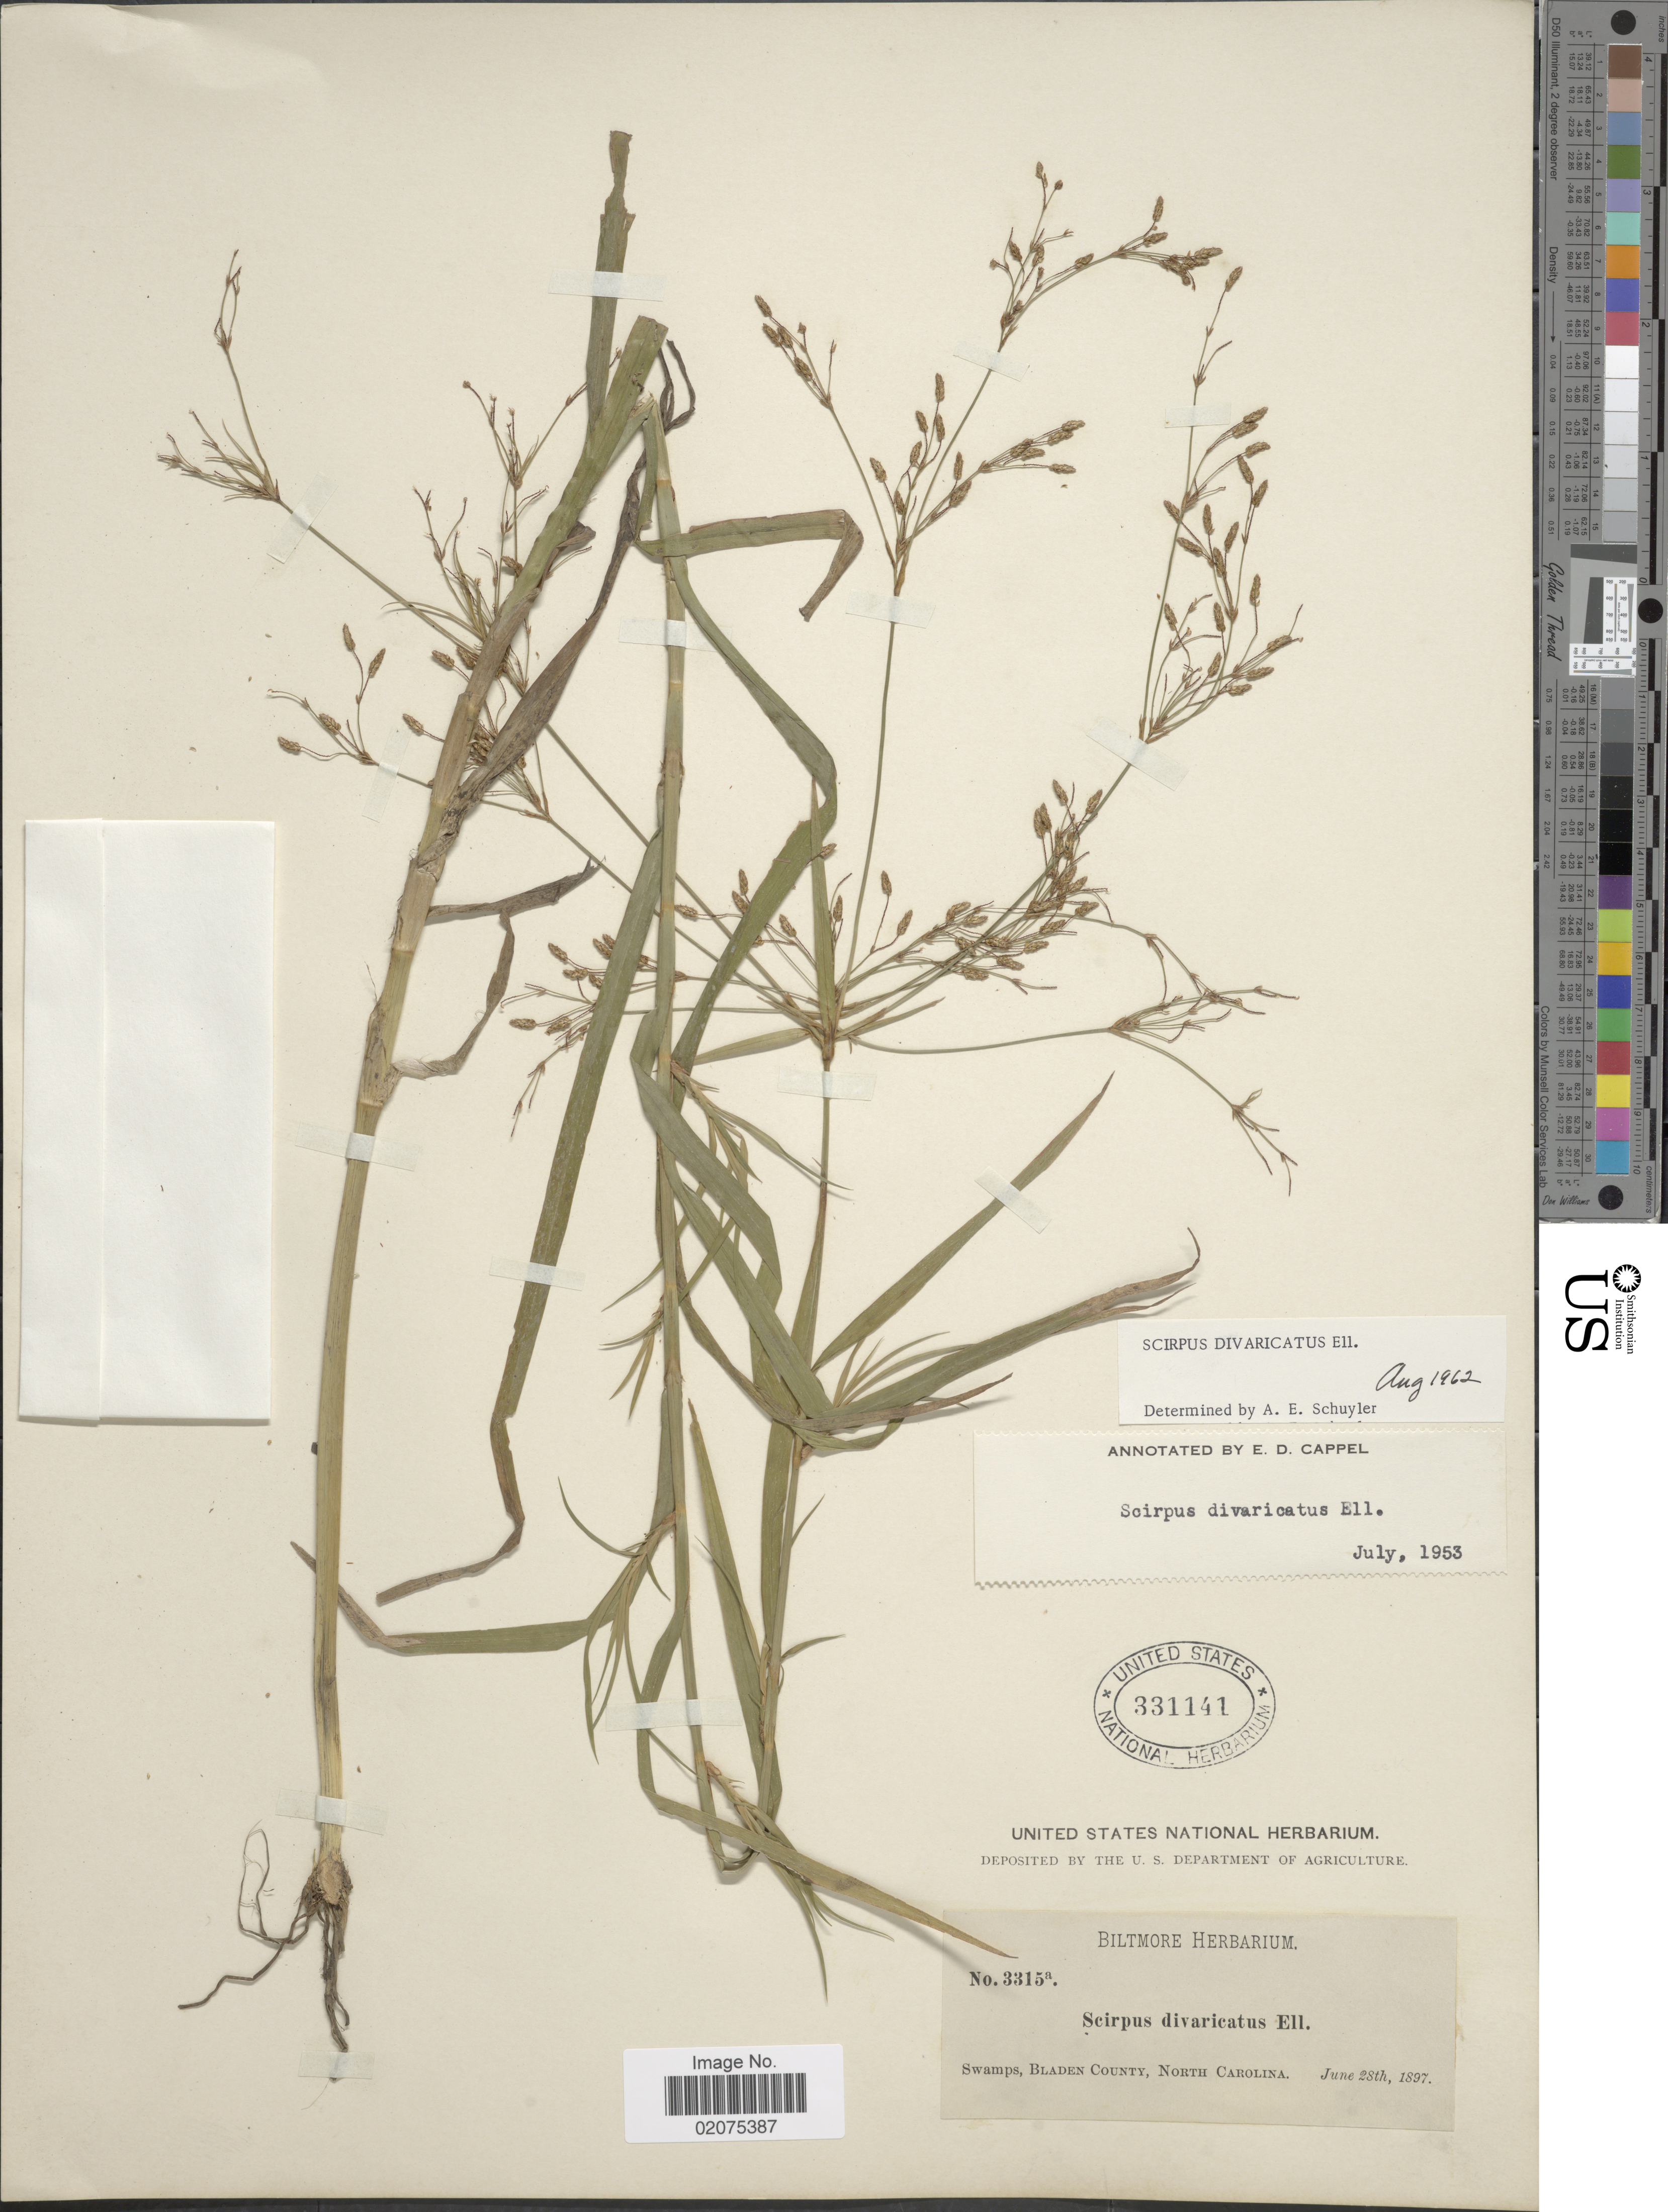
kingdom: Plantae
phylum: Tracheophyta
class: Liliopsida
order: Poales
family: Cyperaceae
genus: Scirpus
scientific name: Scirpus divaricatus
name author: Elliott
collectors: ex herb. Biltmore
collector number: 3315a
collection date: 1897-06-28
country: United States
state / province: North Carolina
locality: Swamps, Bladen County, North Carolina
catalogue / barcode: US 331141